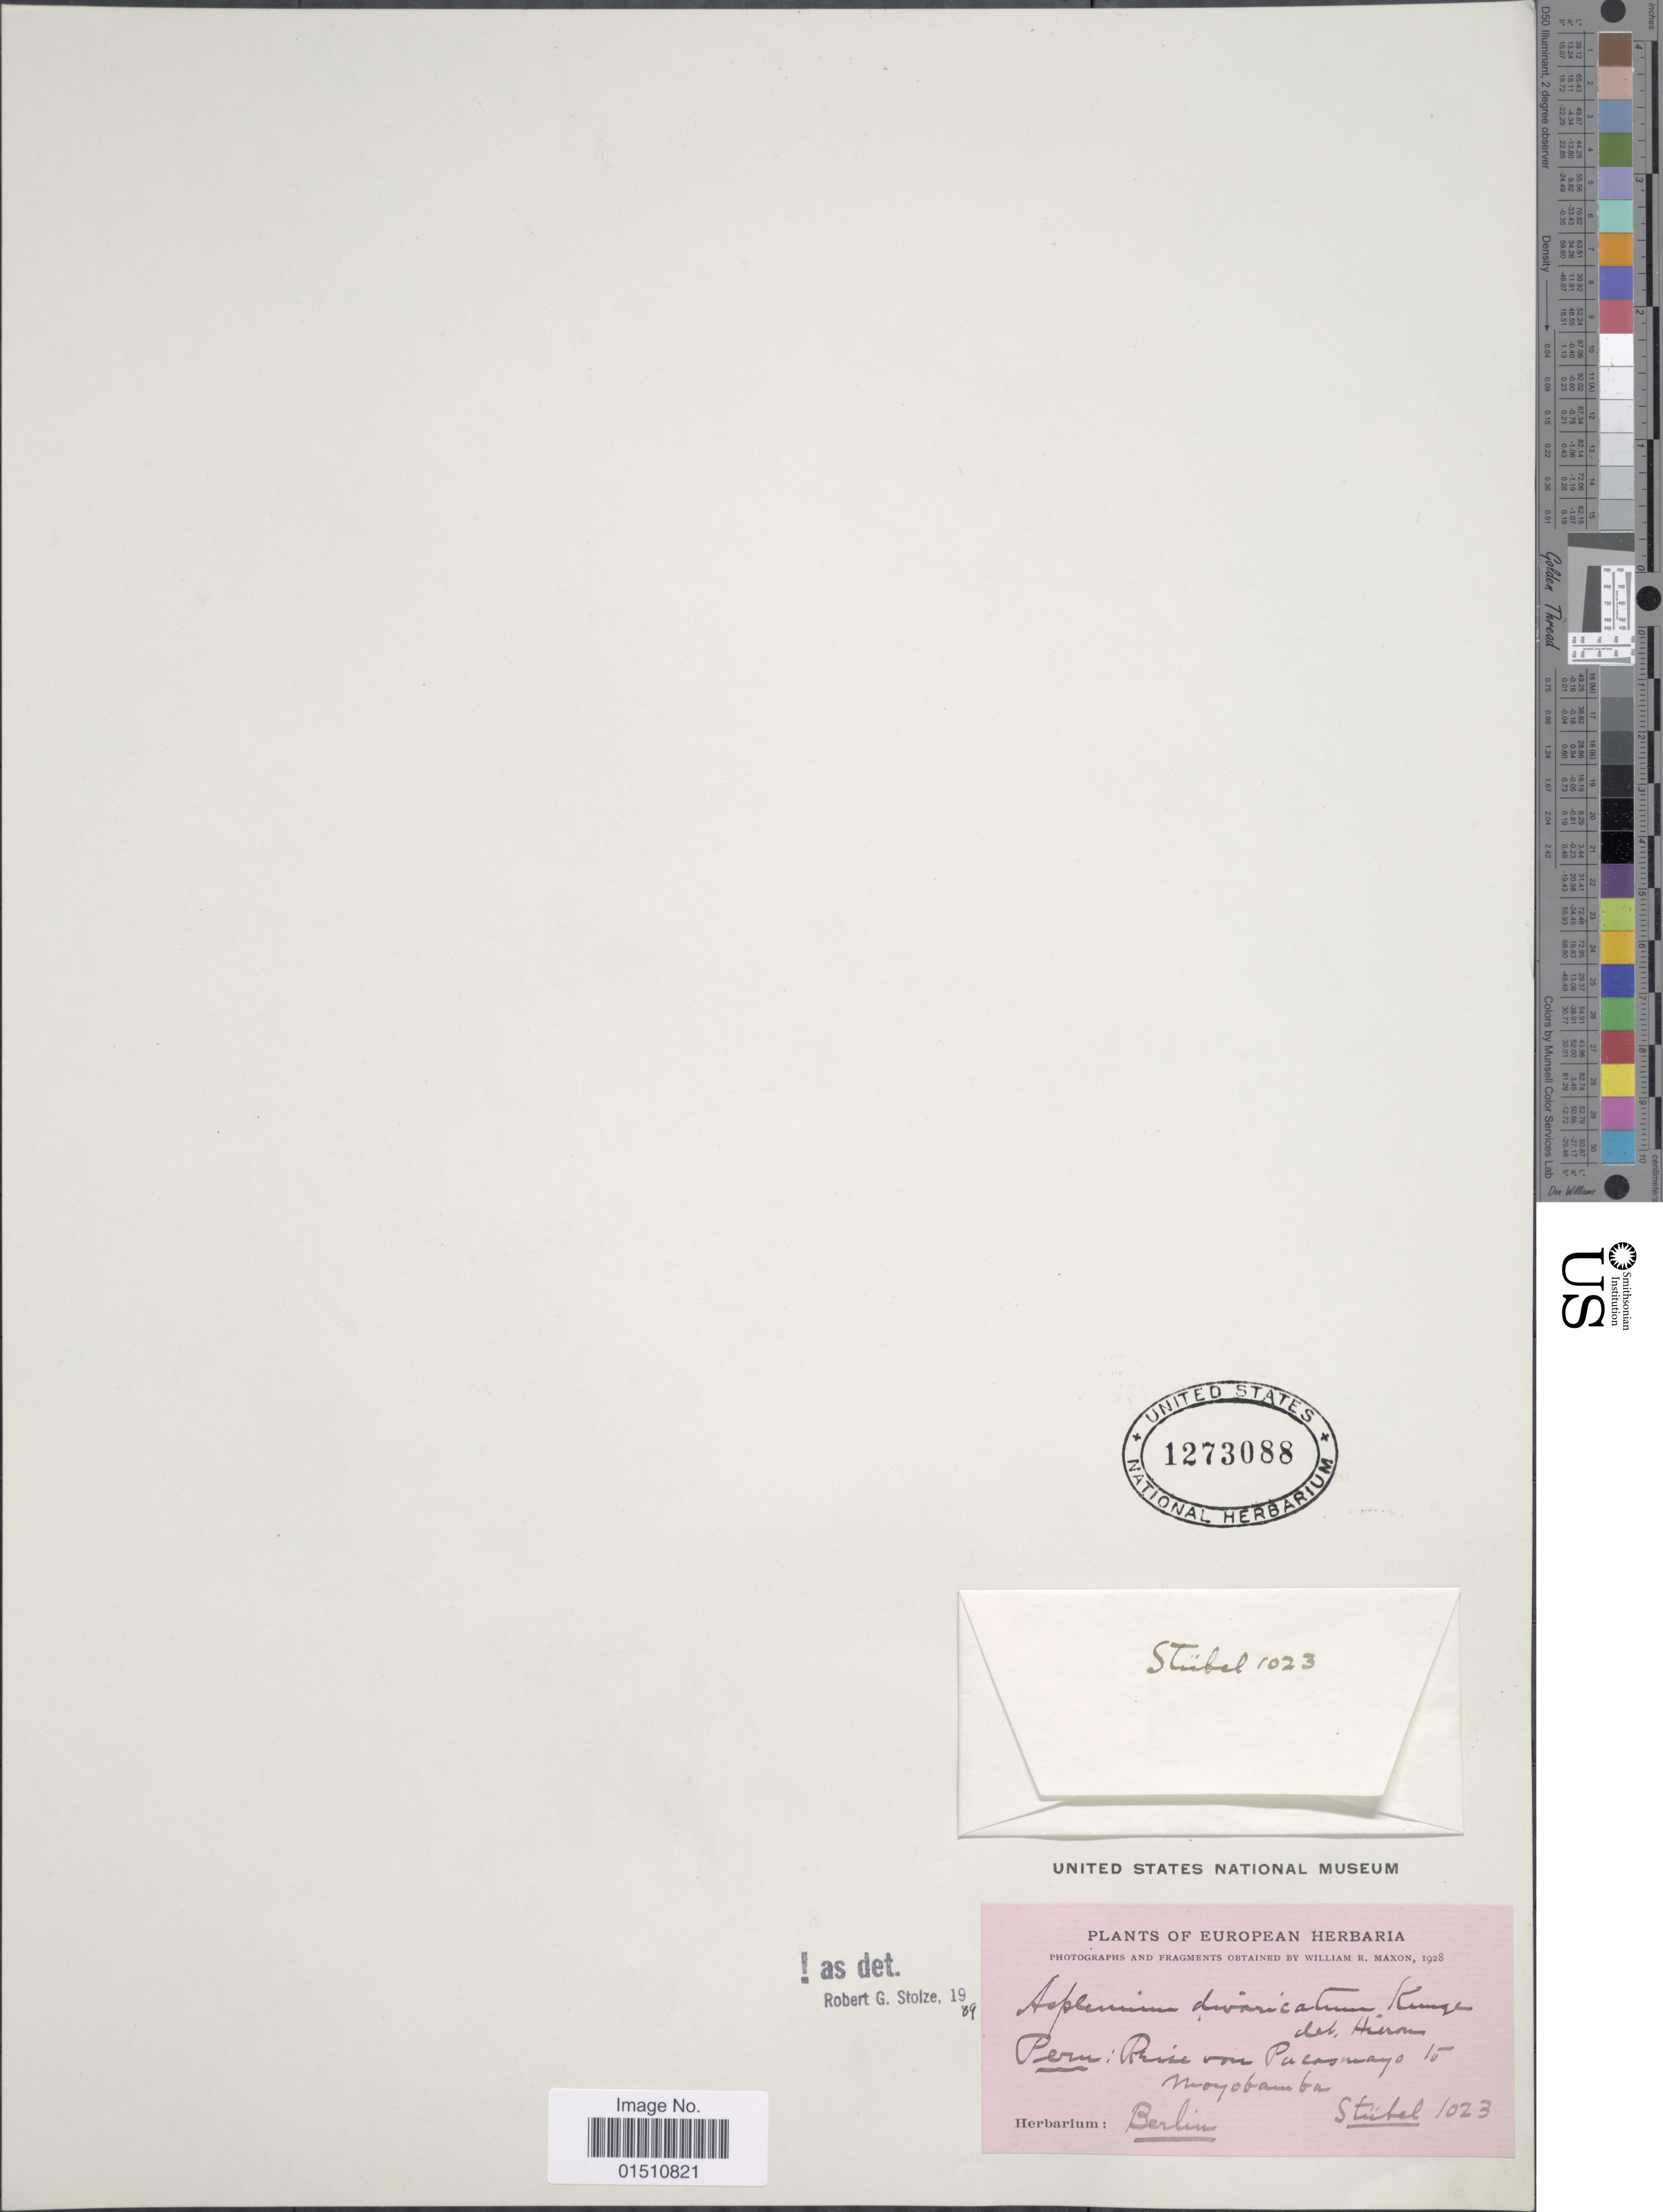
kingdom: Plantae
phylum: Tracheophyta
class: Polypodiopsida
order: Polypodiales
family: Aspleniaceae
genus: Asplenium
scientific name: Asplenium divaricatum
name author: Kunze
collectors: -. Stubel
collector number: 1023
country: Peru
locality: Reise von Pacasmayo to Moyobamba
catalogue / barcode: US 1273088